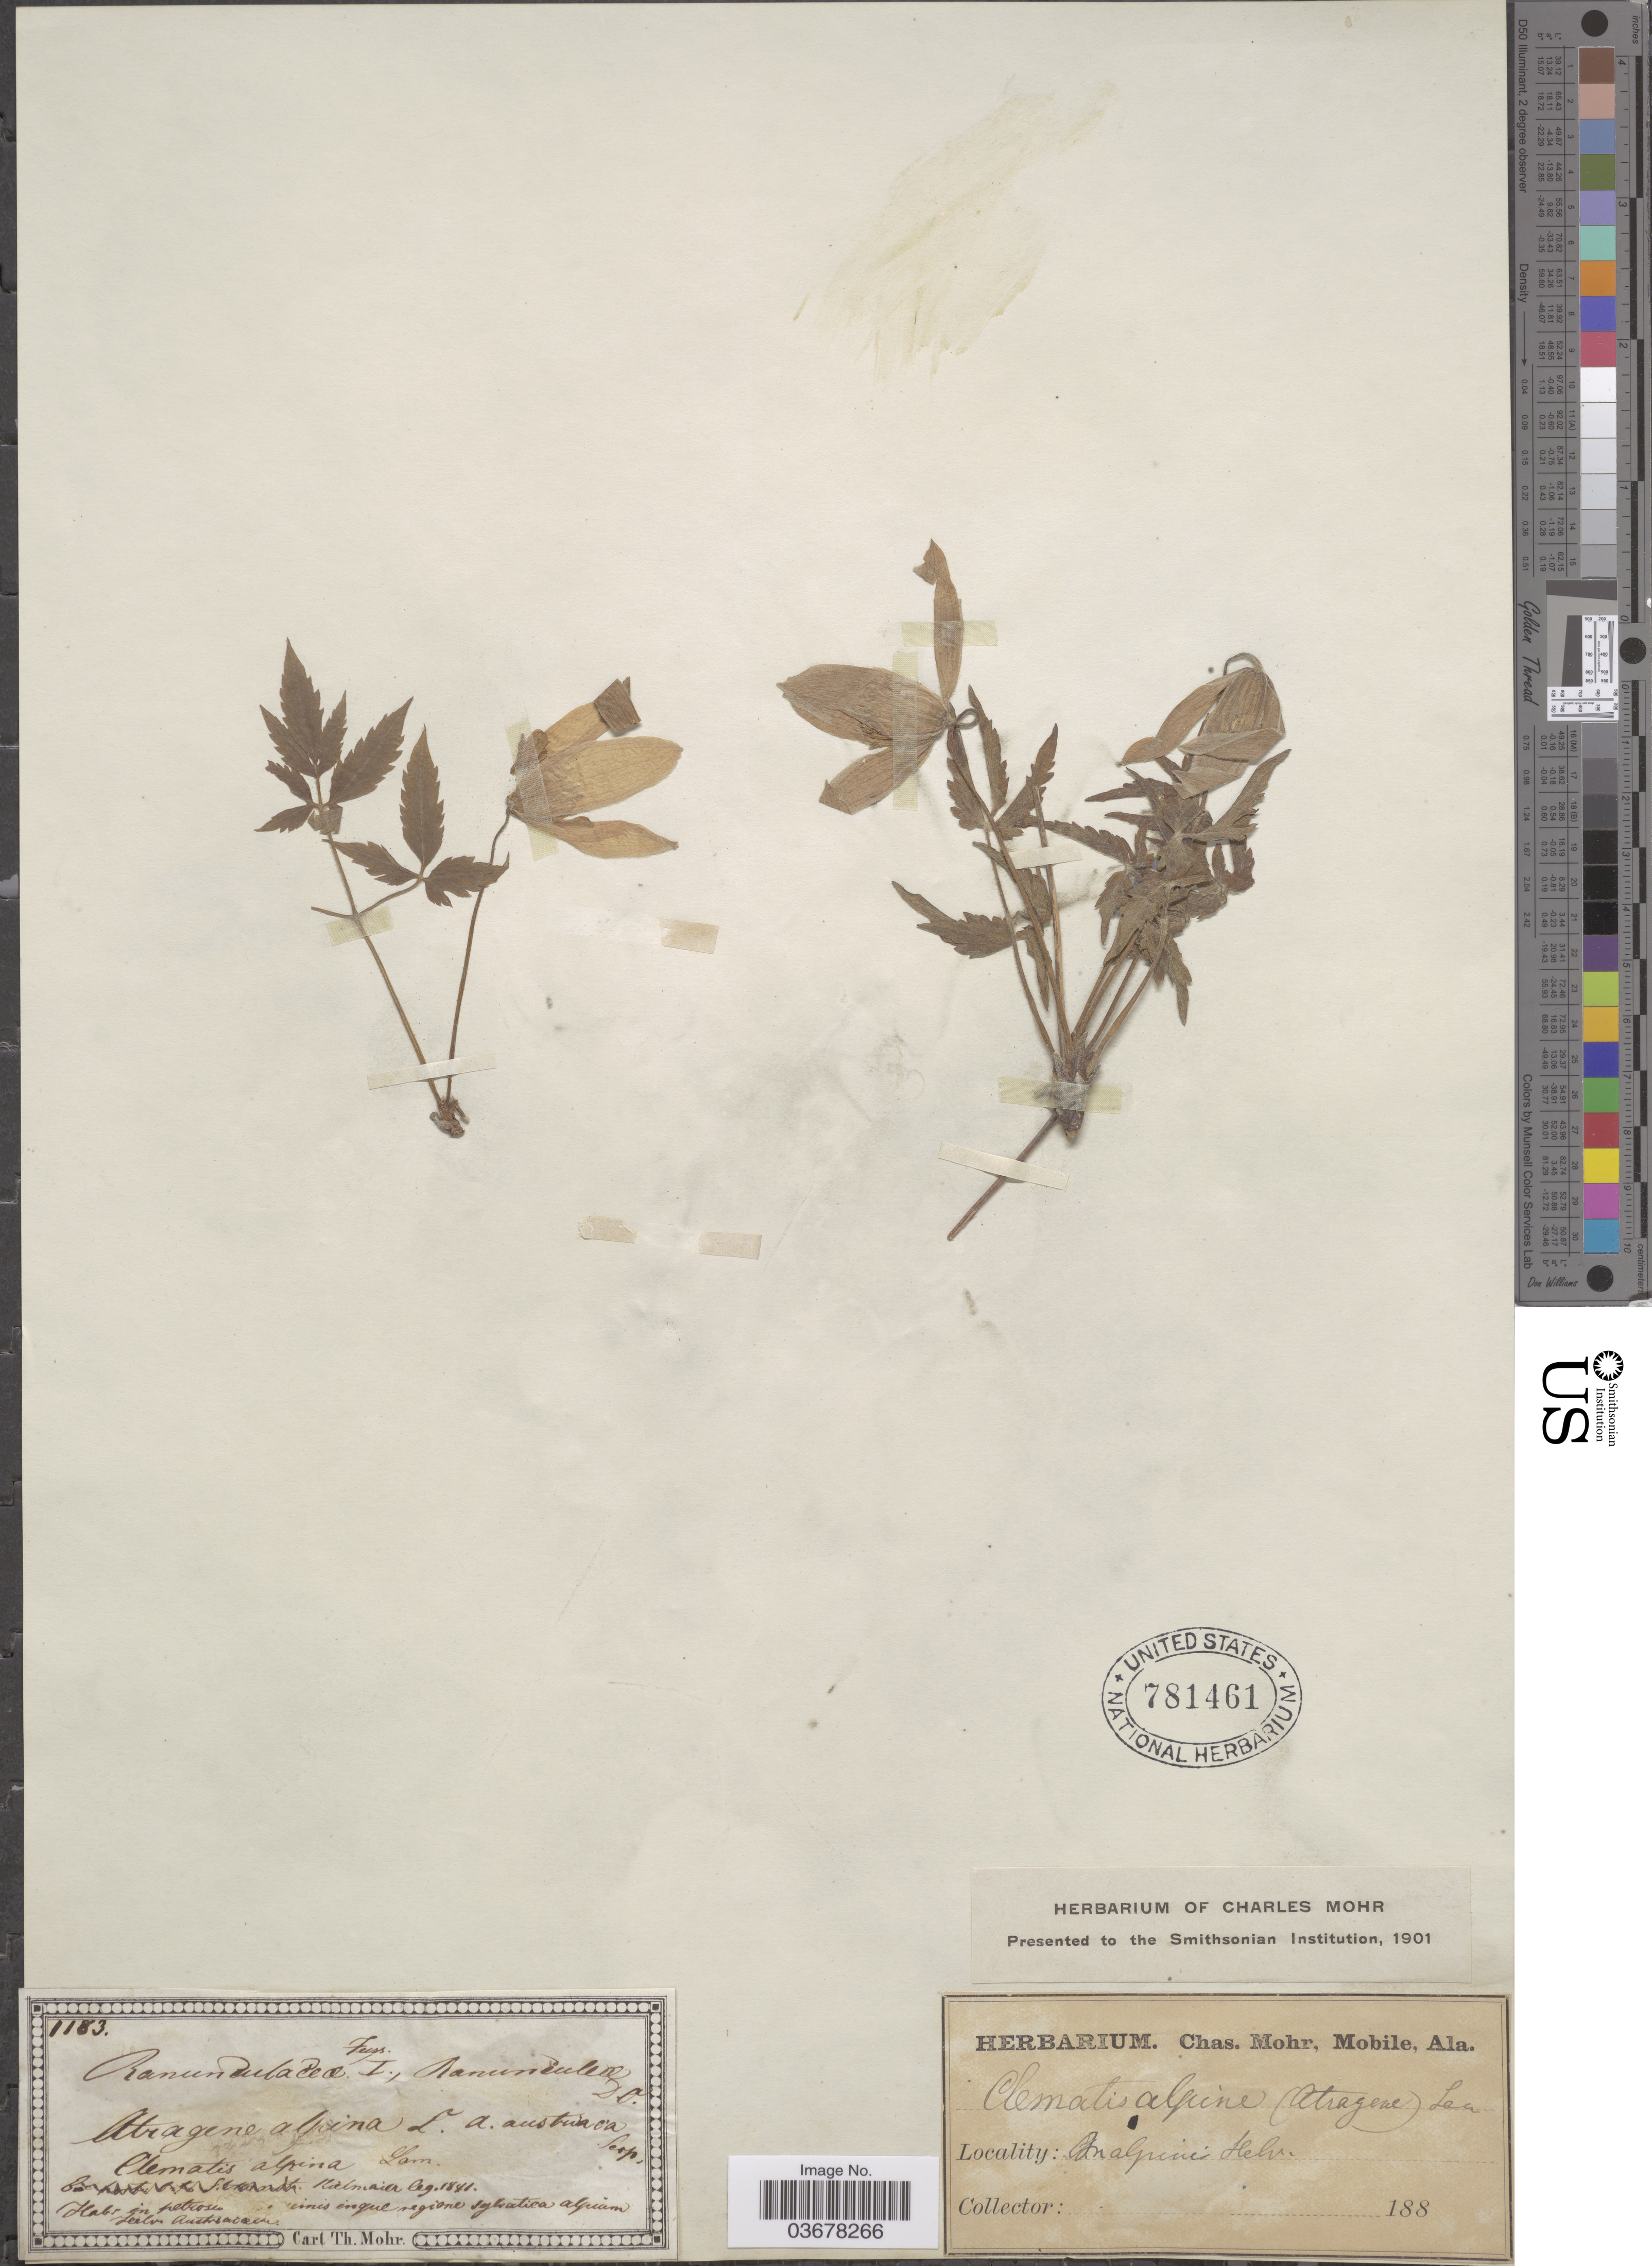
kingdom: Plantae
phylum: Tracheophyta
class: Magnoliopsida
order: Ranunculales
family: Ranunculaceae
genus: Clematis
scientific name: Clematis alpina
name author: (L.) Mill.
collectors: Kielmaier, --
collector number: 1183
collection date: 1841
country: Switzerland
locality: Helv. Austriaca.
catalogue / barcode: US 781461